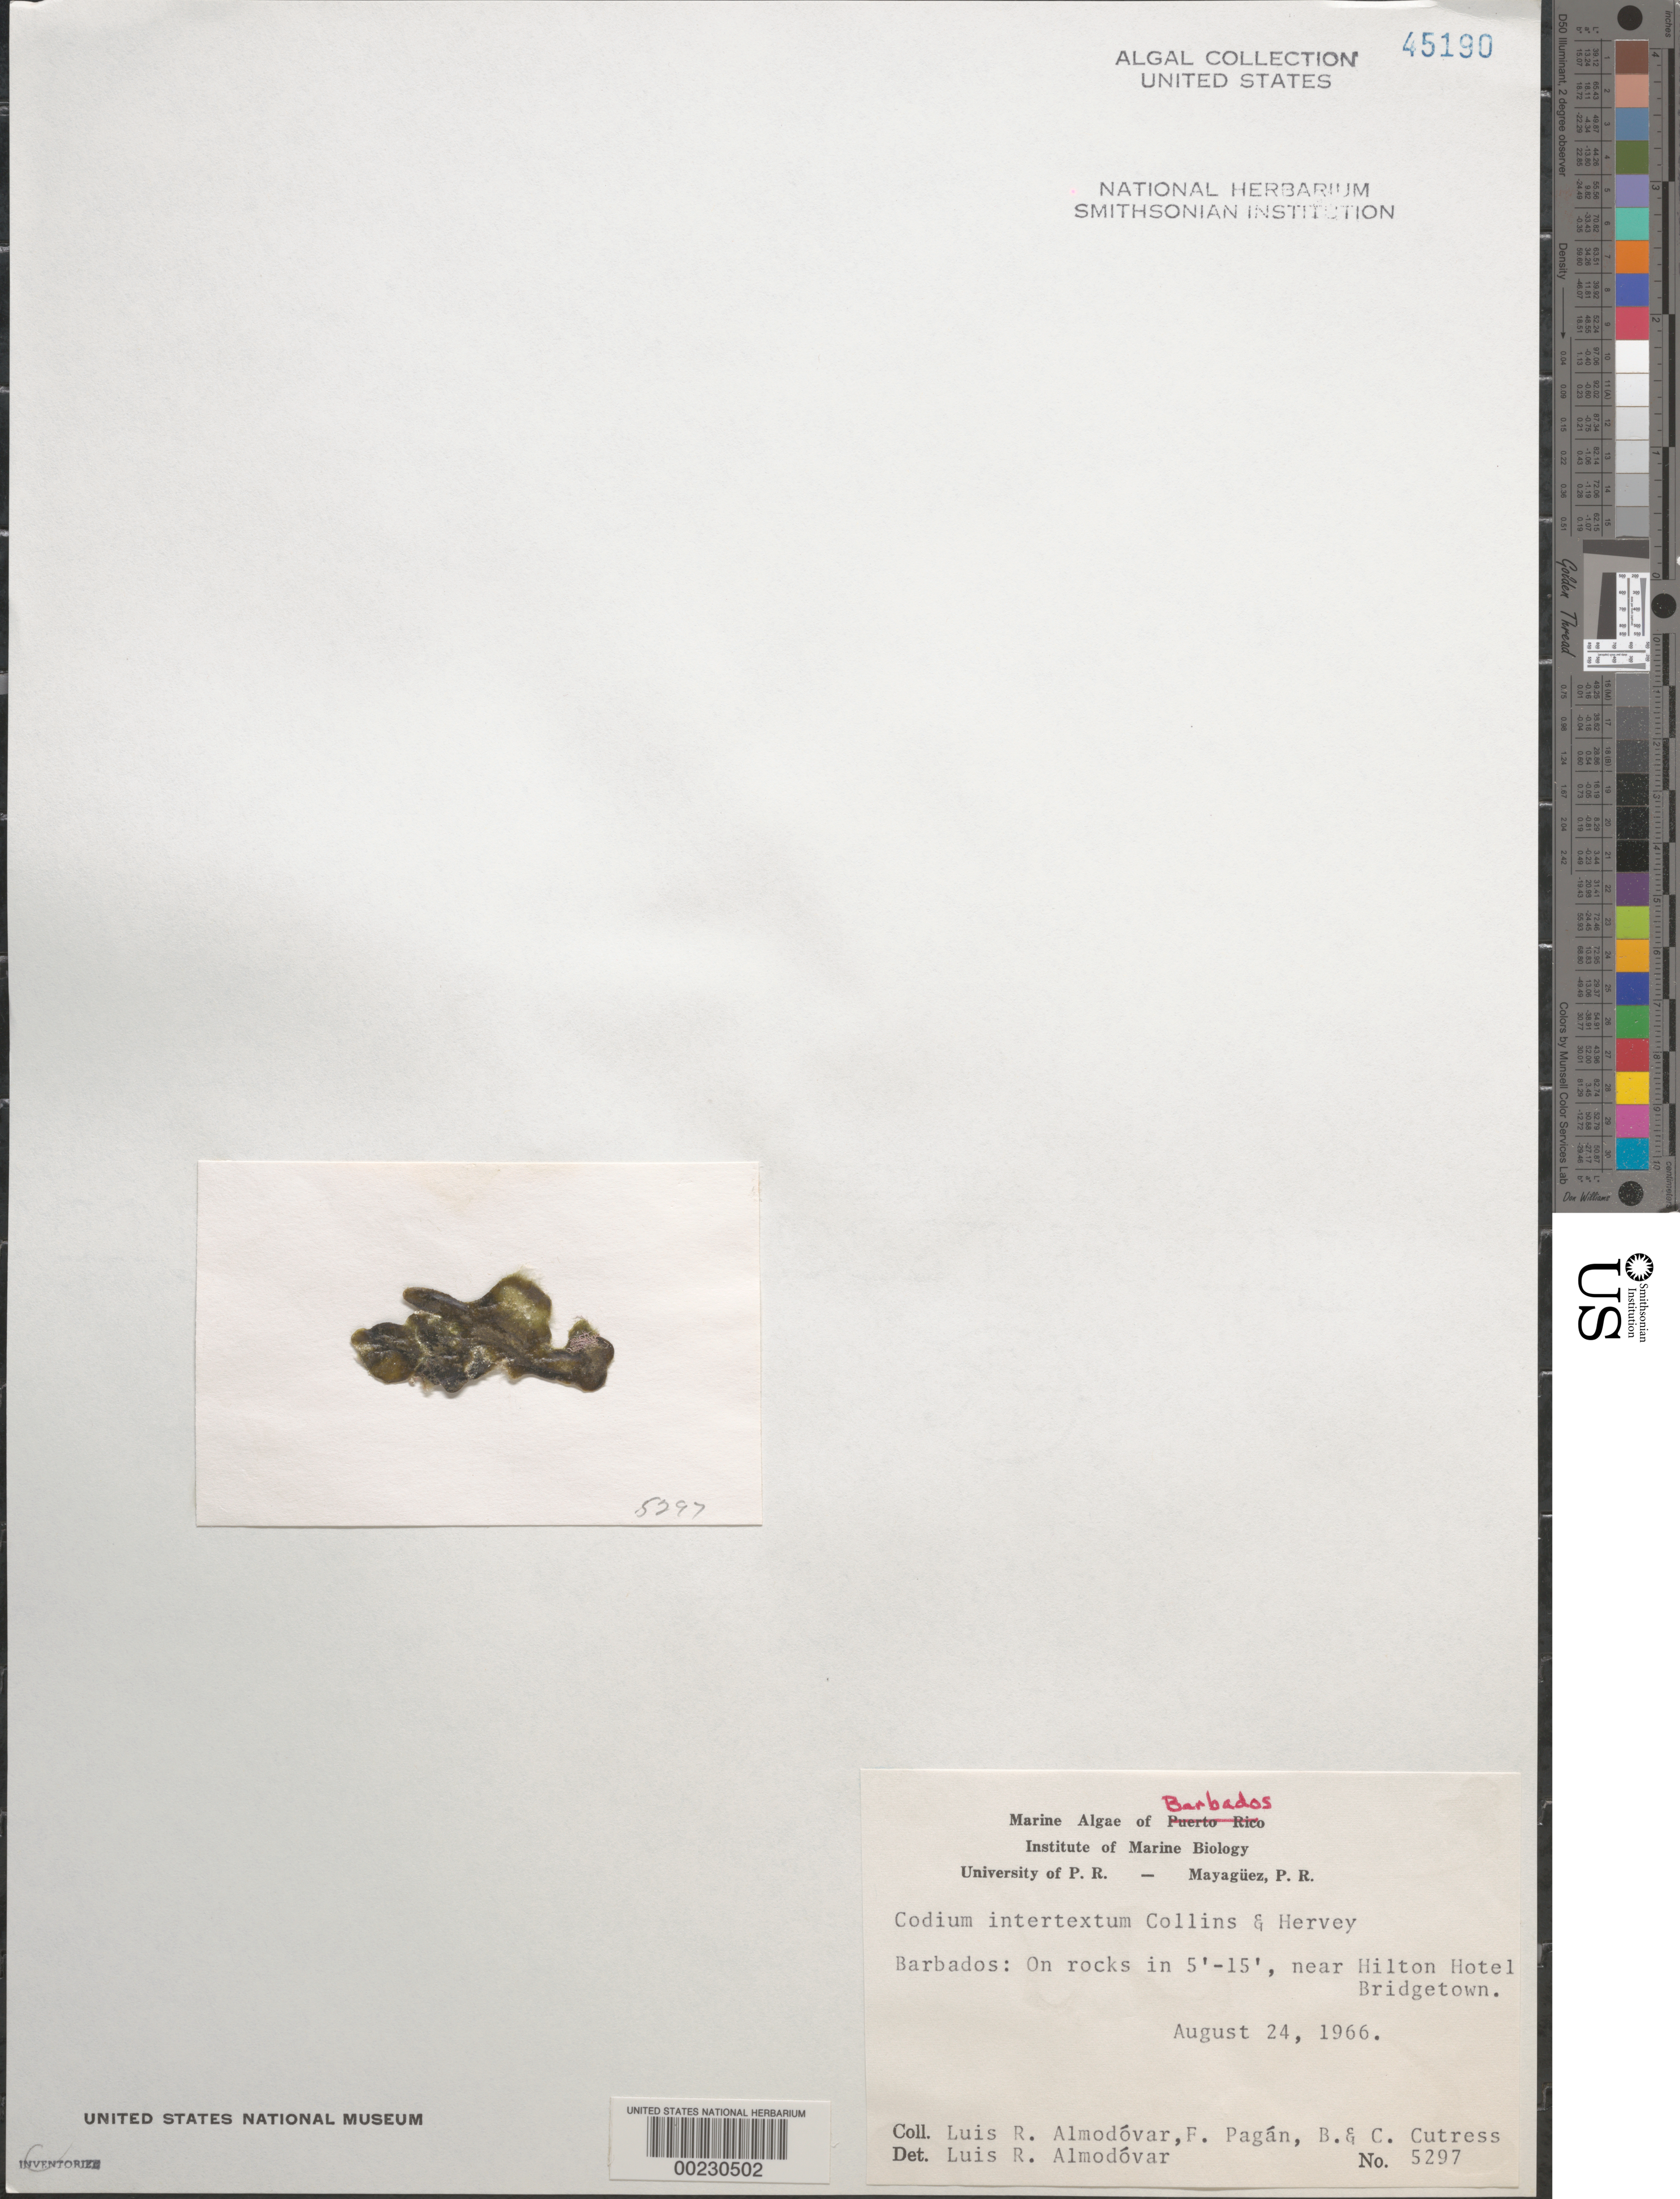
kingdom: Plantae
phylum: Chlorophyta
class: Ulvophyceae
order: Bryopsidales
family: Codiaceae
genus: Codium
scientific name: Codium intertextum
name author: Collins & Herv.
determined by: Almodovar, L. R.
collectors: L. Almodovar, F. Pagan, B. Cutress & C. Cutress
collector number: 5297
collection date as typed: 24 Aug 1966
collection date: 1966-08-24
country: Barbados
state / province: Saint Michael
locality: Bridgetown, near Hilton Hotel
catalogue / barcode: US 45190